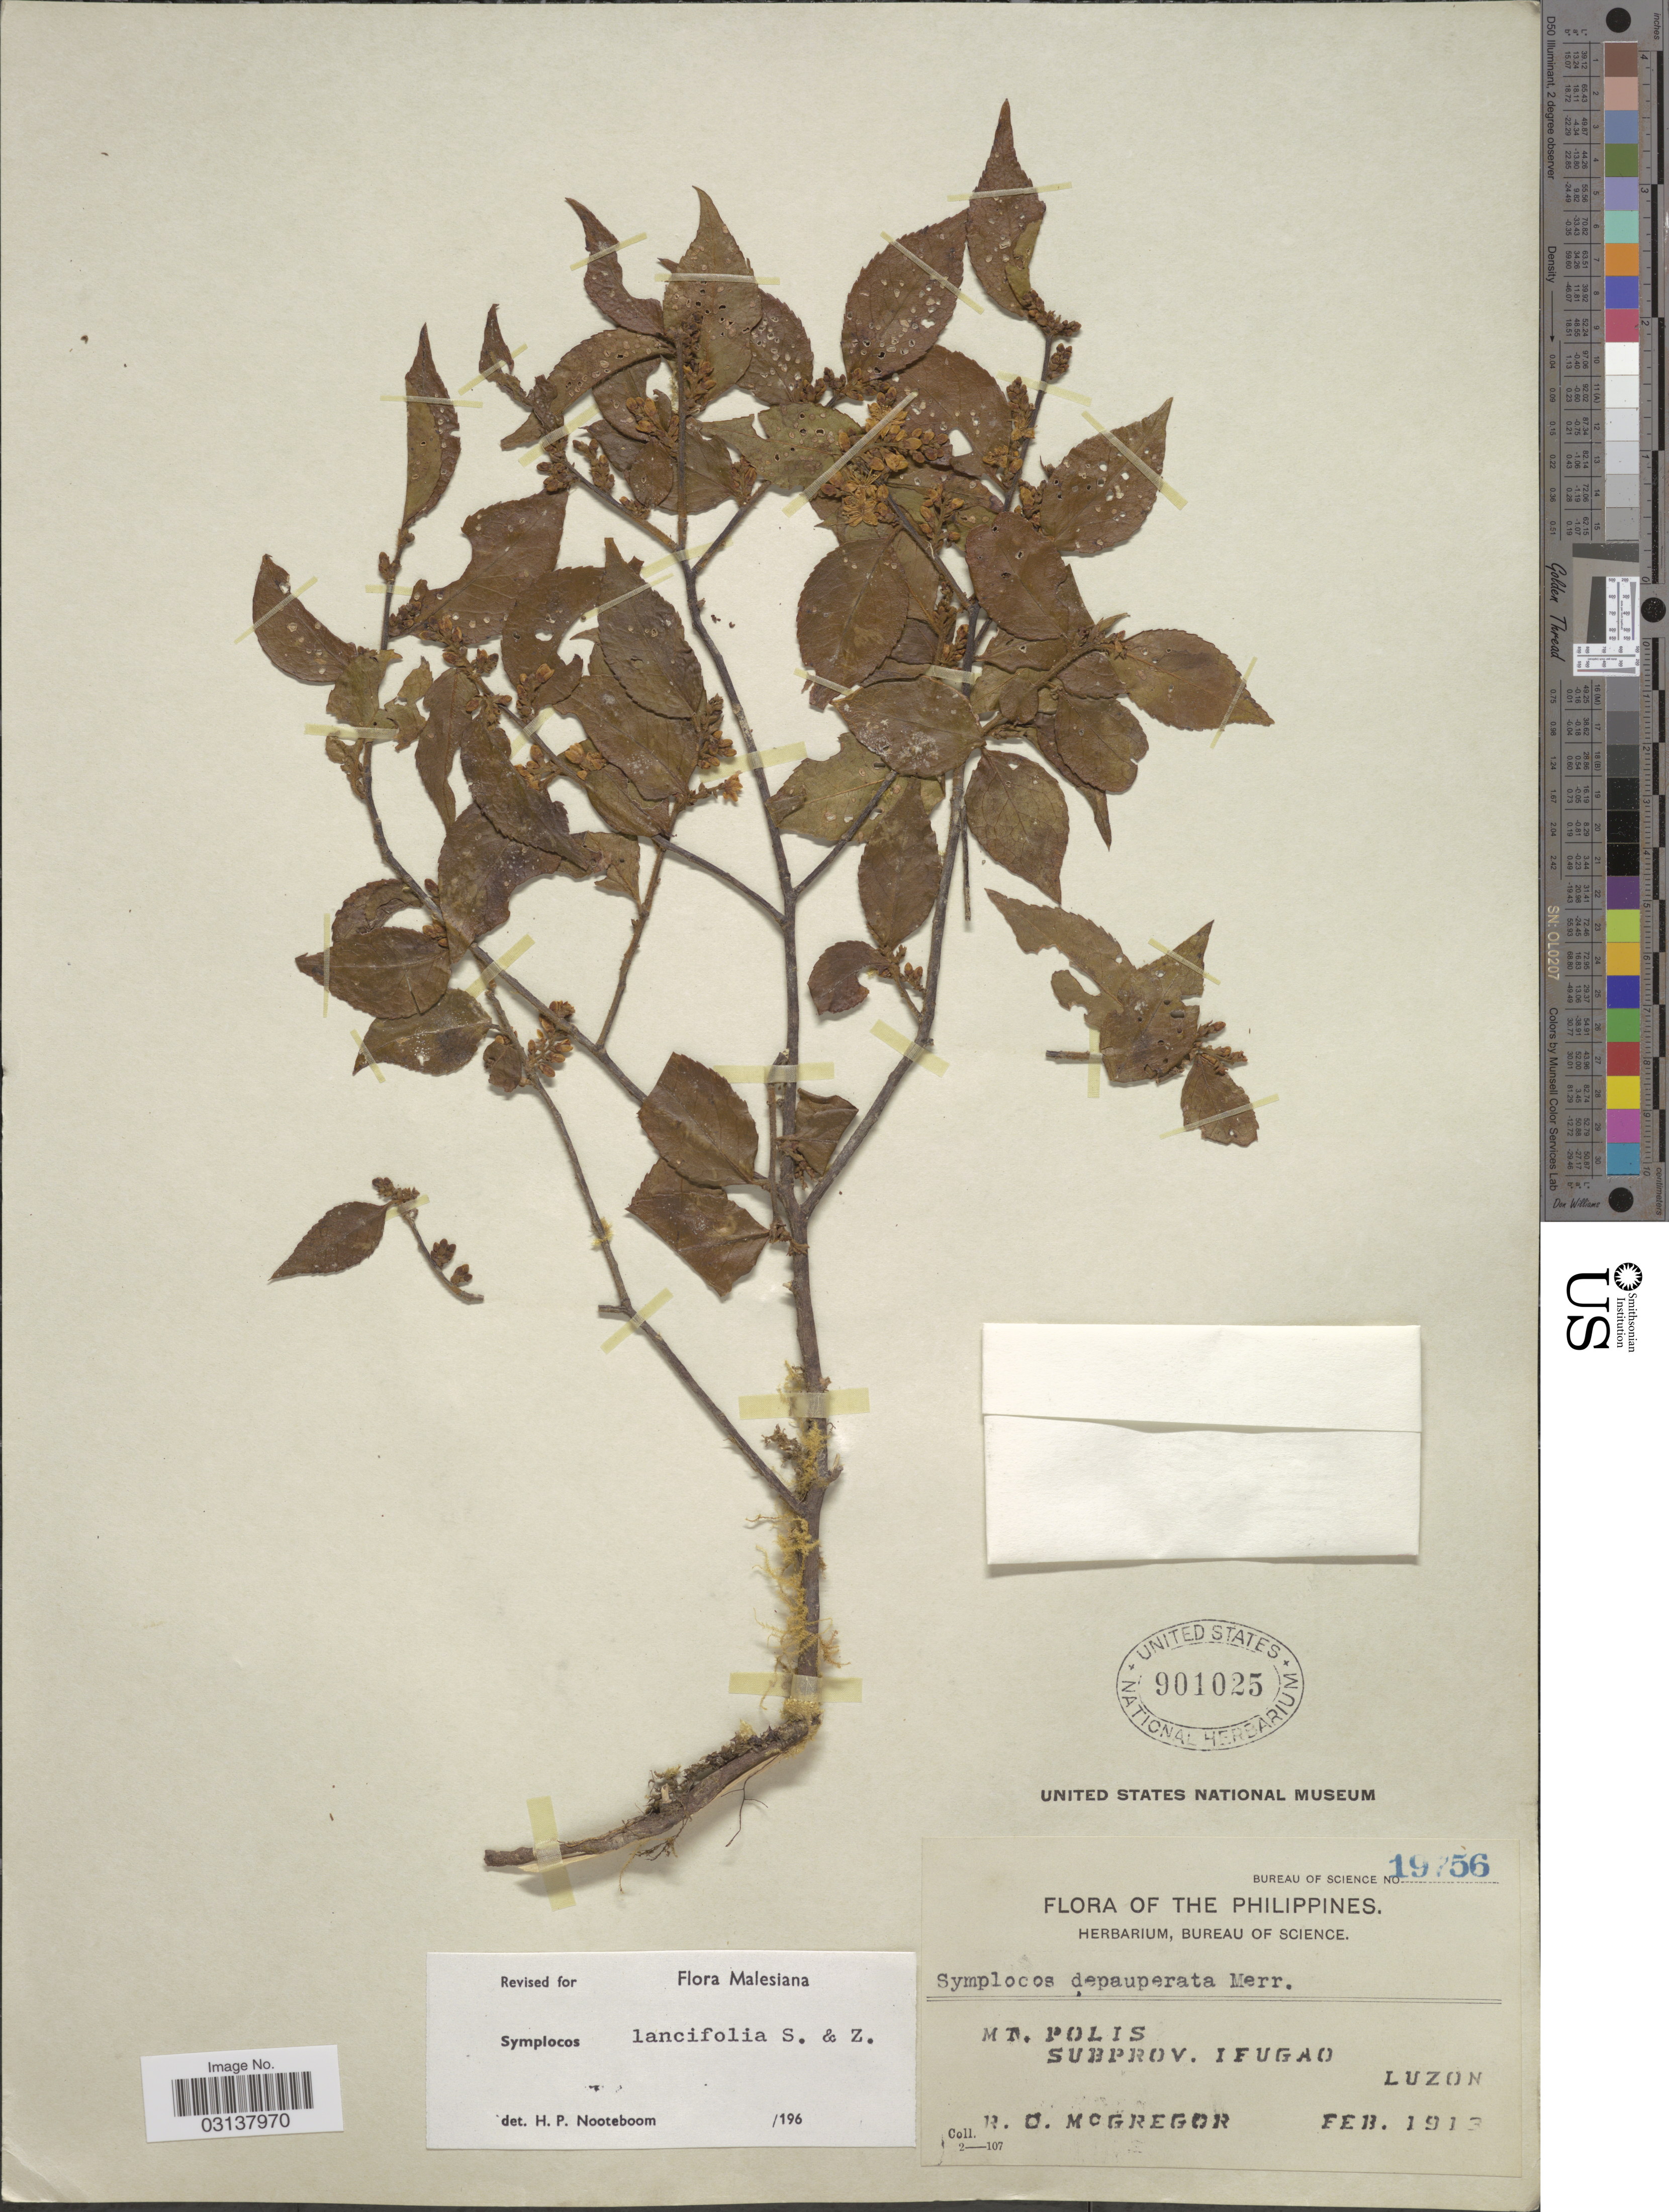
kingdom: Plantae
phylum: Tracheophyta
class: Magnoliopsida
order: Ericales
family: Symplocaceae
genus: Symplocos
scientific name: Symplocos lancifolia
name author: Siebert & Zucc.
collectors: R. C. McGregor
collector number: Bureau of Science 19756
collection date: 1913-02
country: Philippines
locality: The Philippines. Mt. Polis. Subprov. Ifugao Luzon.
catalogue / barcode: US 901025